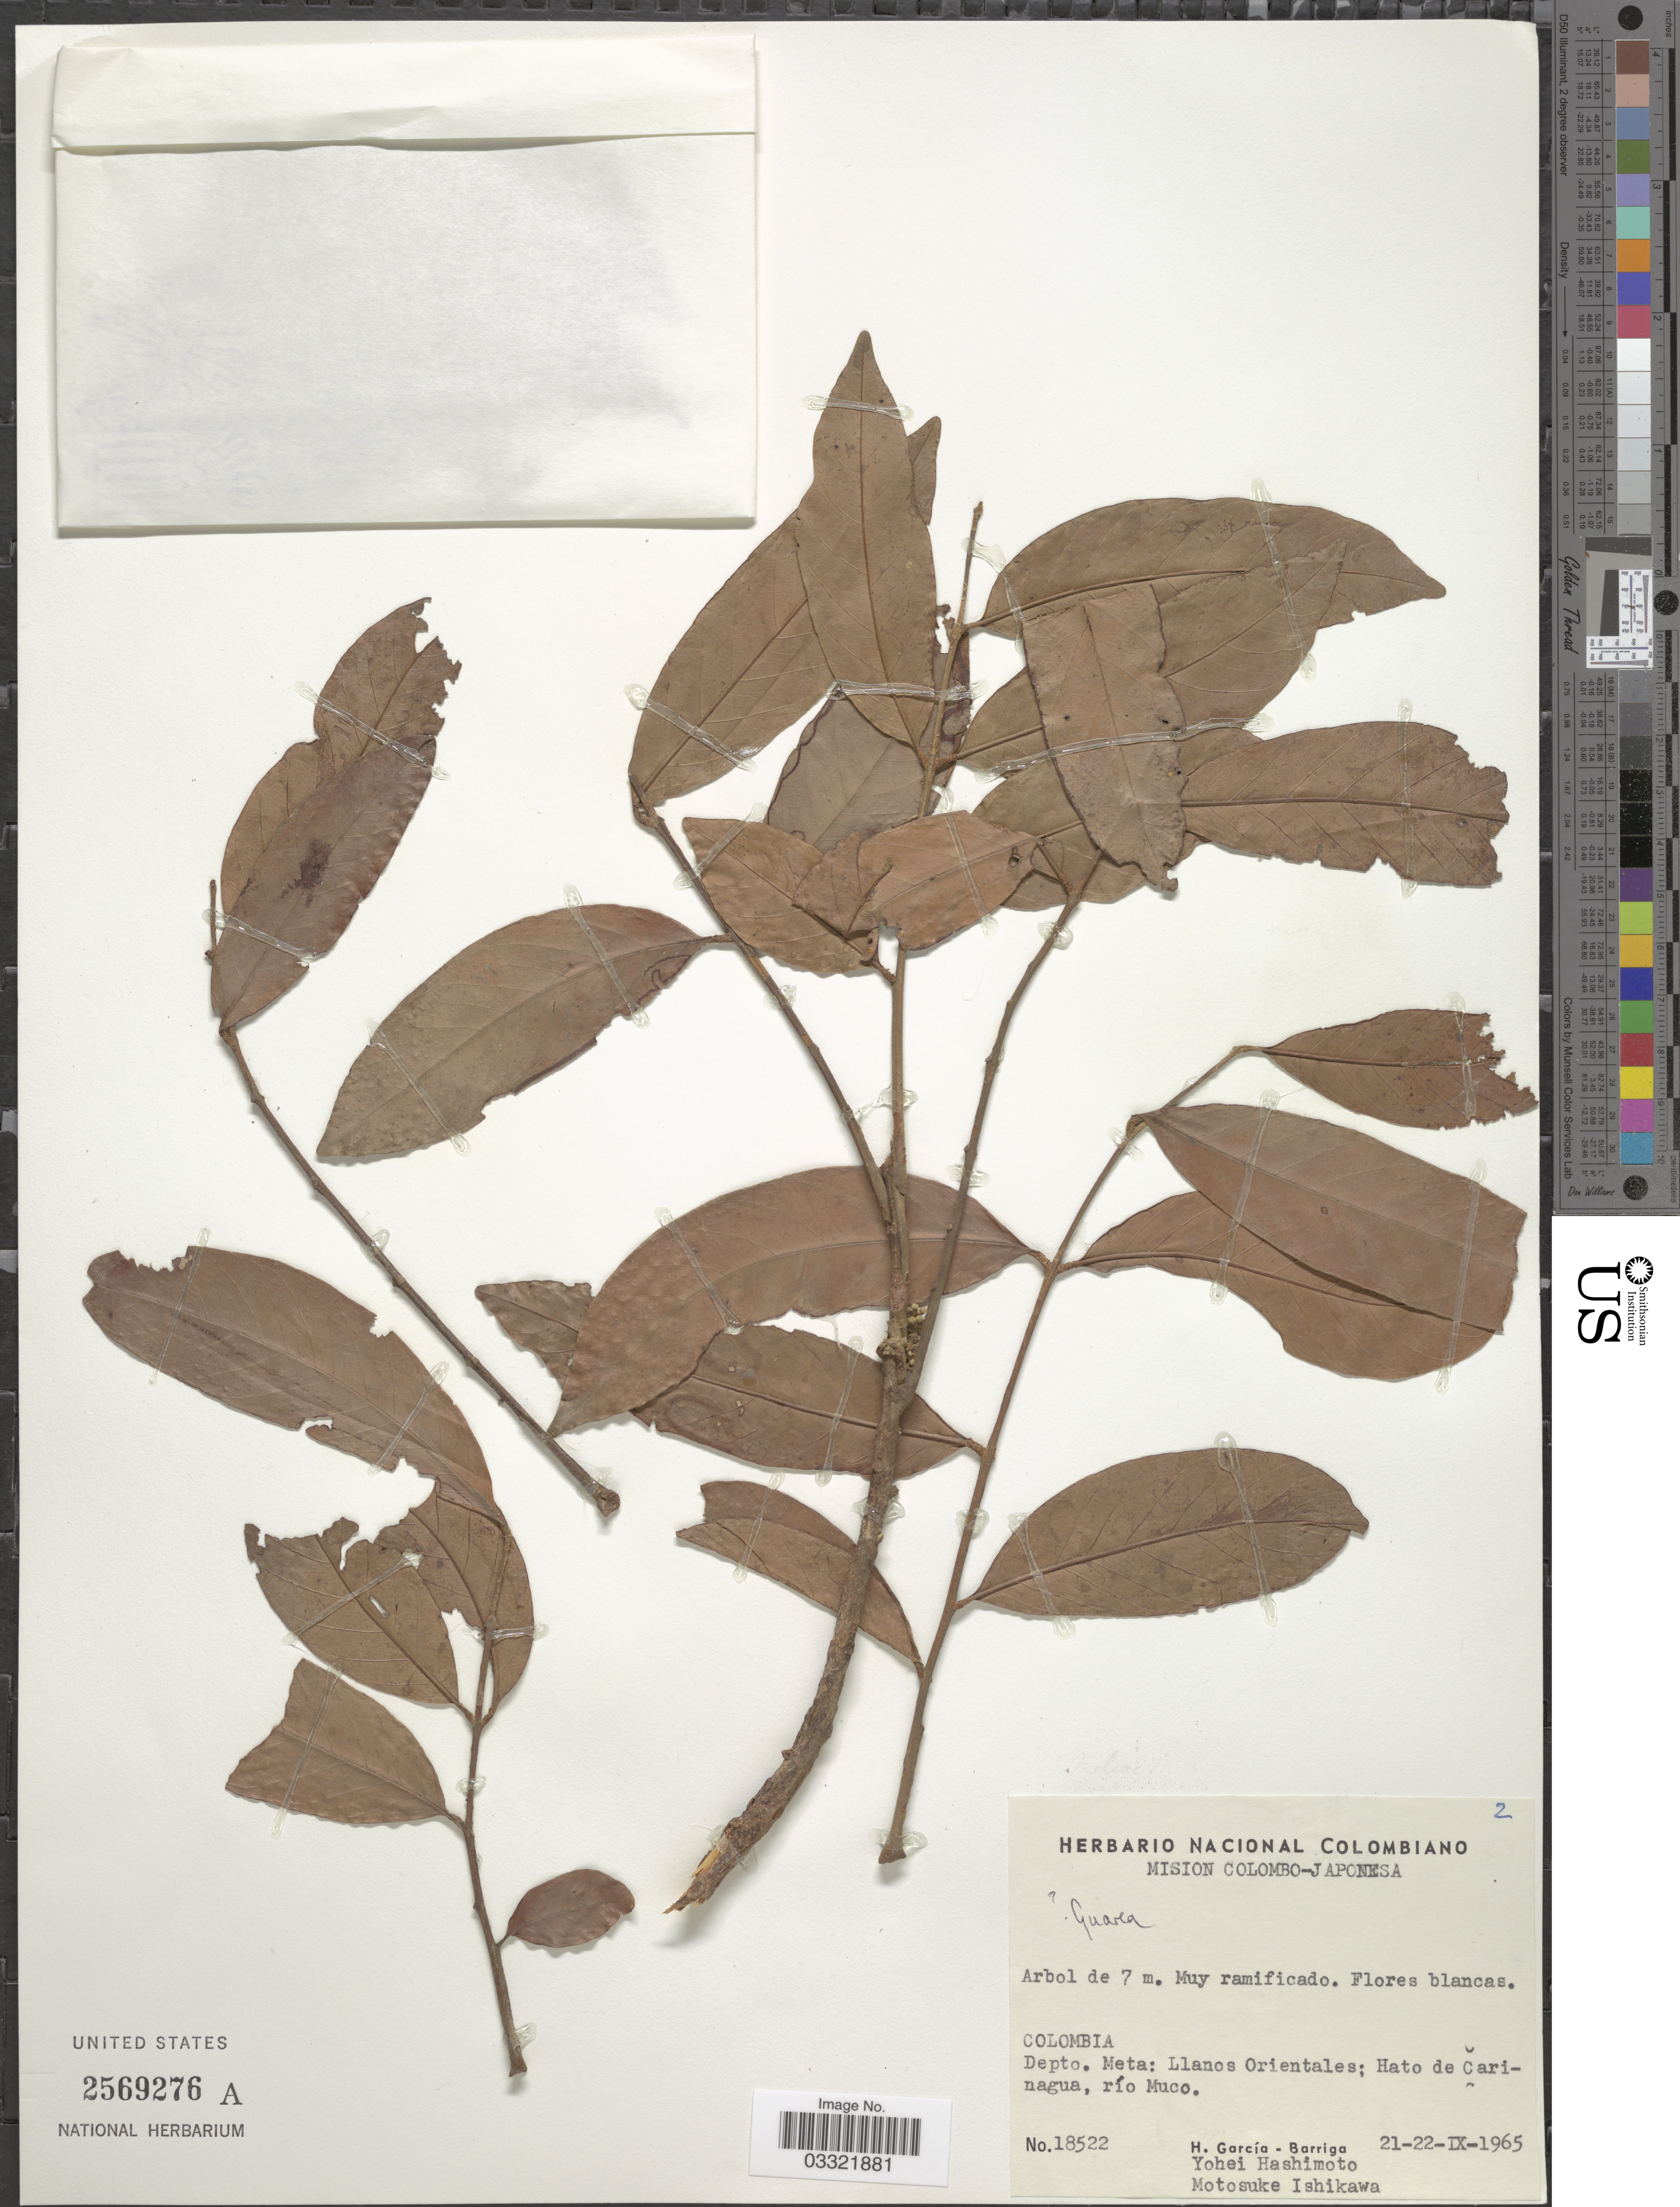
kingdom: Plantae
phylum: Tracheophyta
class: Magnoliopsida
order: Sapindales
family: Meliaceae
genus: Guarea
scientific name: Guarea sp.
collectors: H. García Barriga, Y. Hashimoto & M. Ishikawa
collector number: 18522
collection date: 1965-09-21/1965-09-22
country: Colombia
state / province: Meta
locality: Depto. Meta: Llanos Orientales; Hato de Carinagua, río Muco.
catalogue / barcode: US 2569276A